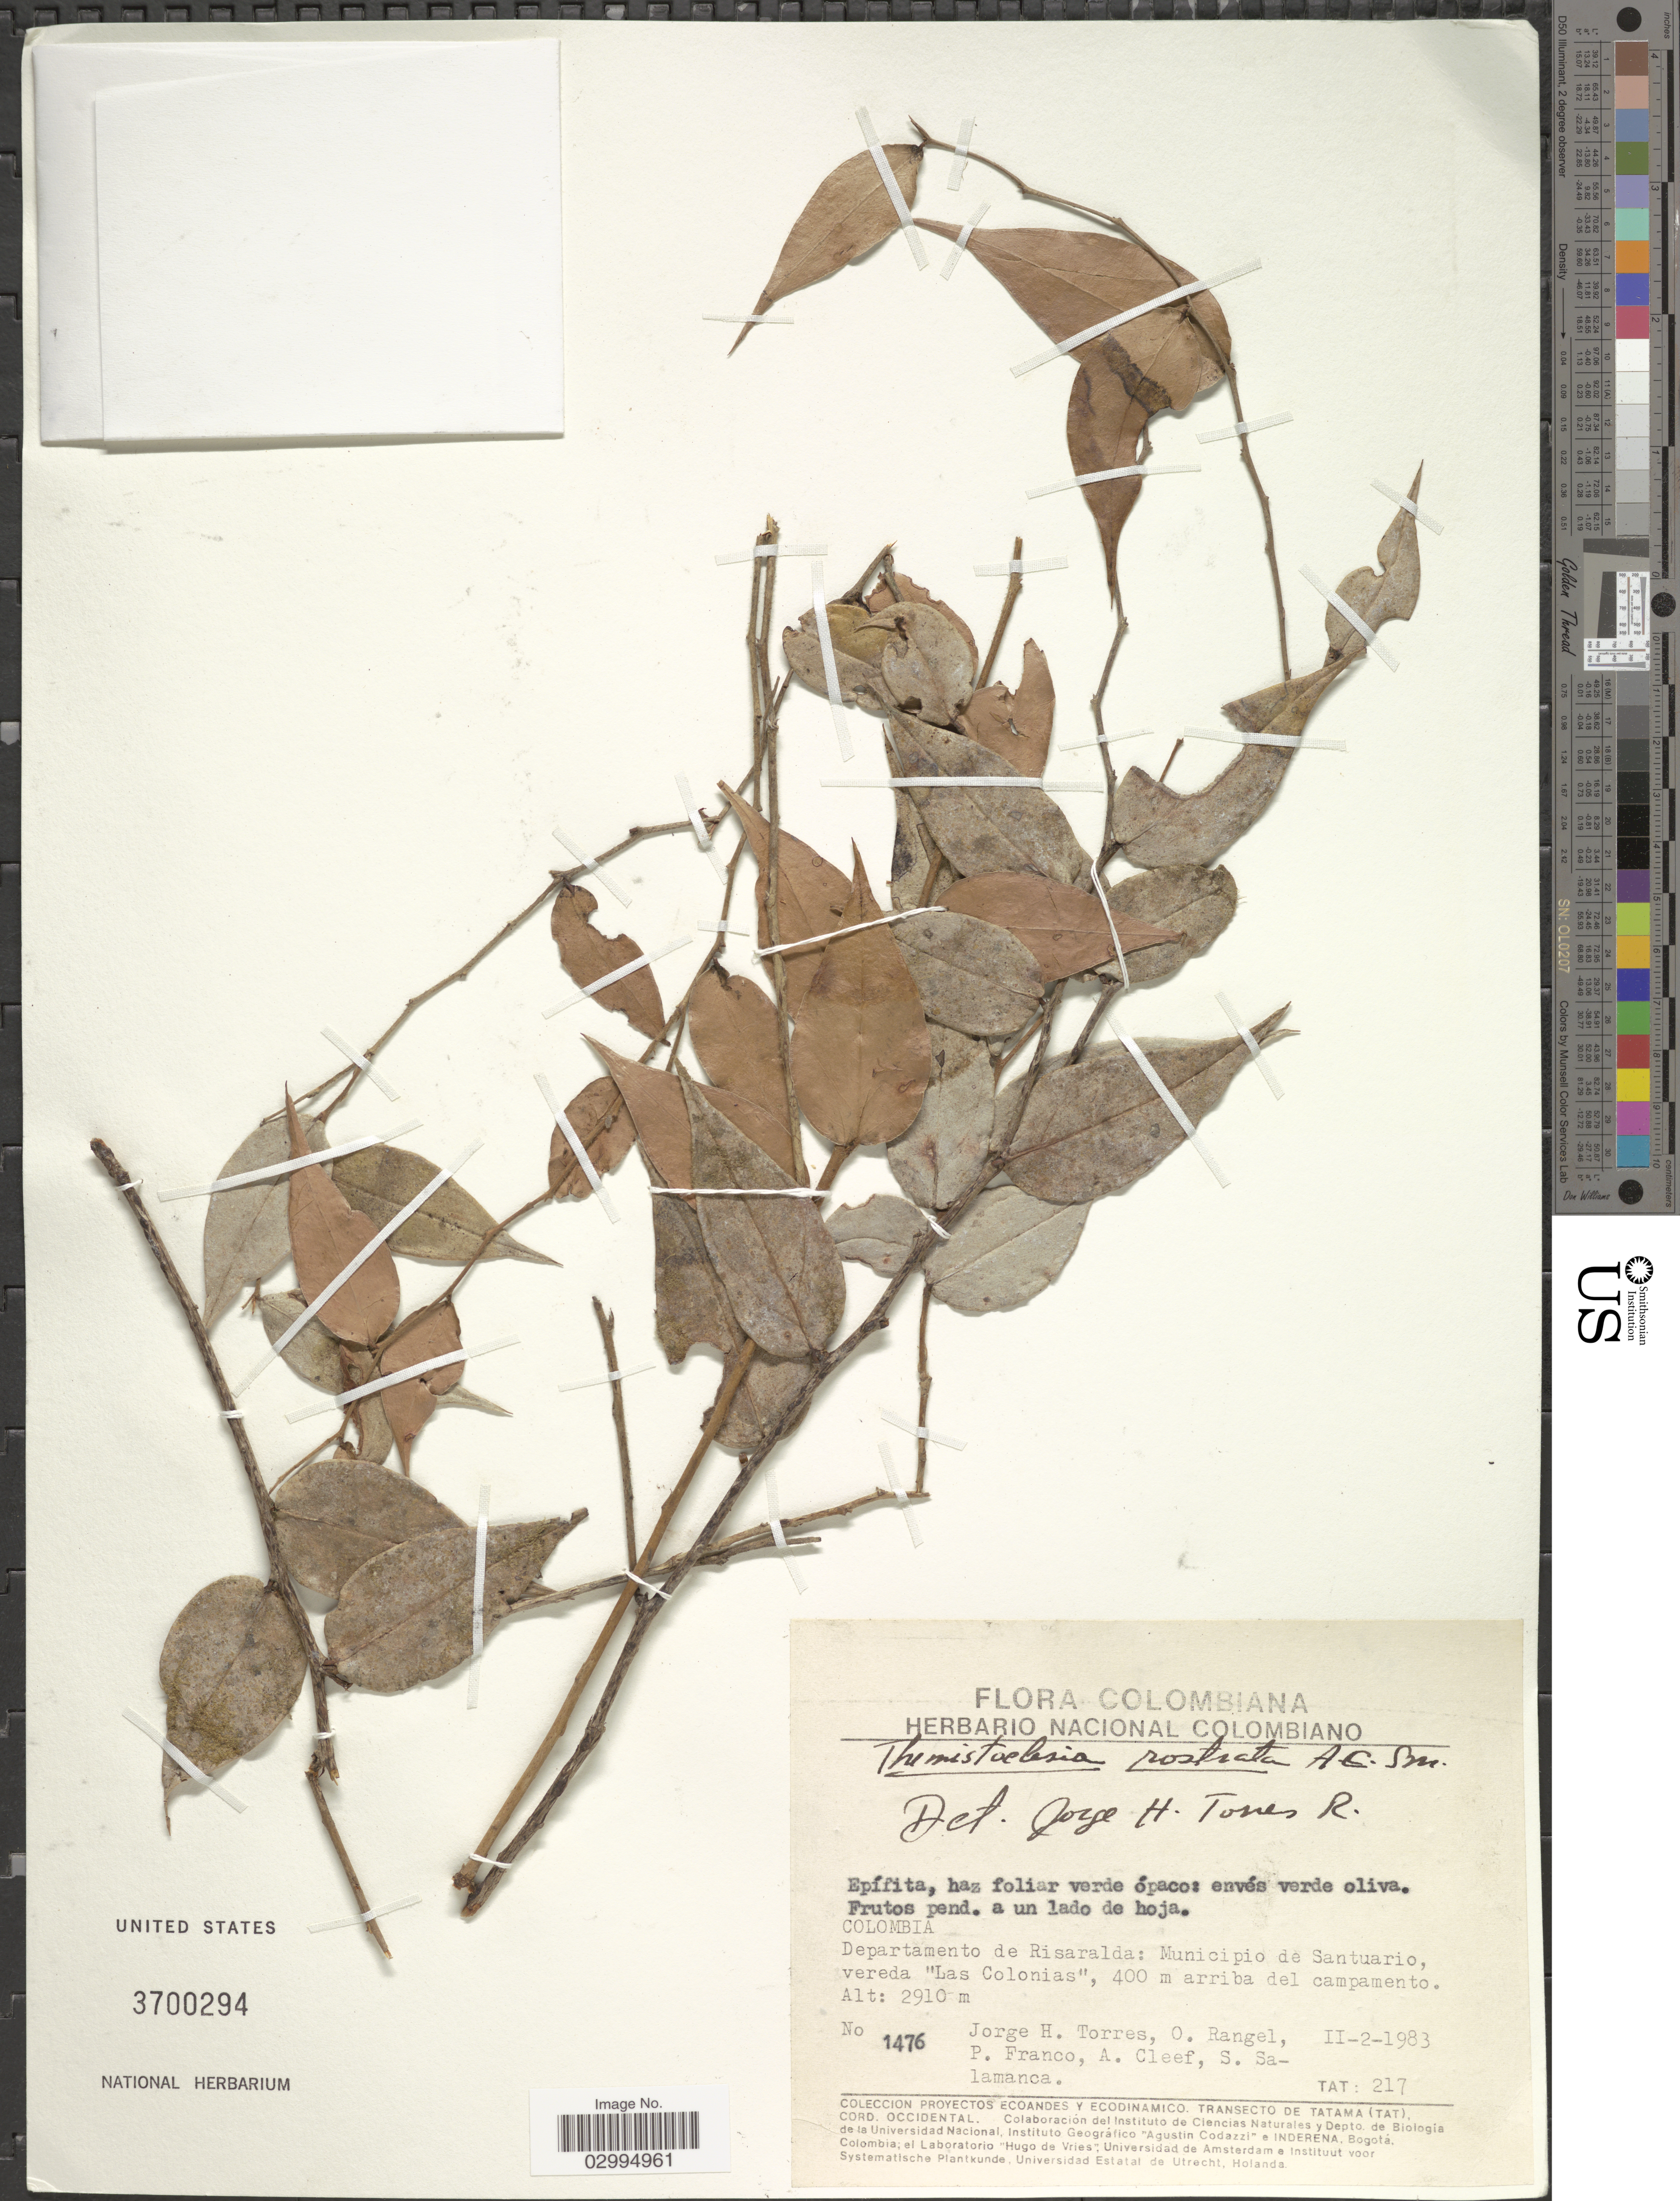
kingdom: Plantae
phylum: Tracheophyta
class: Magnoliopsida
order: Ericales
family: Ericaceae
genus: Themistoclesia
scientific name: Themistoclesia rostrata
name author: A.C. Sm.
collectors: J. H. Torres, O. Rangel, P. Franco, A. M. Cleef & S. Salamanca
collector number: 1476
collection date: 1983-02-02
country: Colombia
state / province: Risaralda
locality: Departamento de Risaralda: Municipio de Santuario, vereda "Las Colonias", 400 m arriba del campamento.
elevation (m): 2910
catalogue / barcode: US 3700294